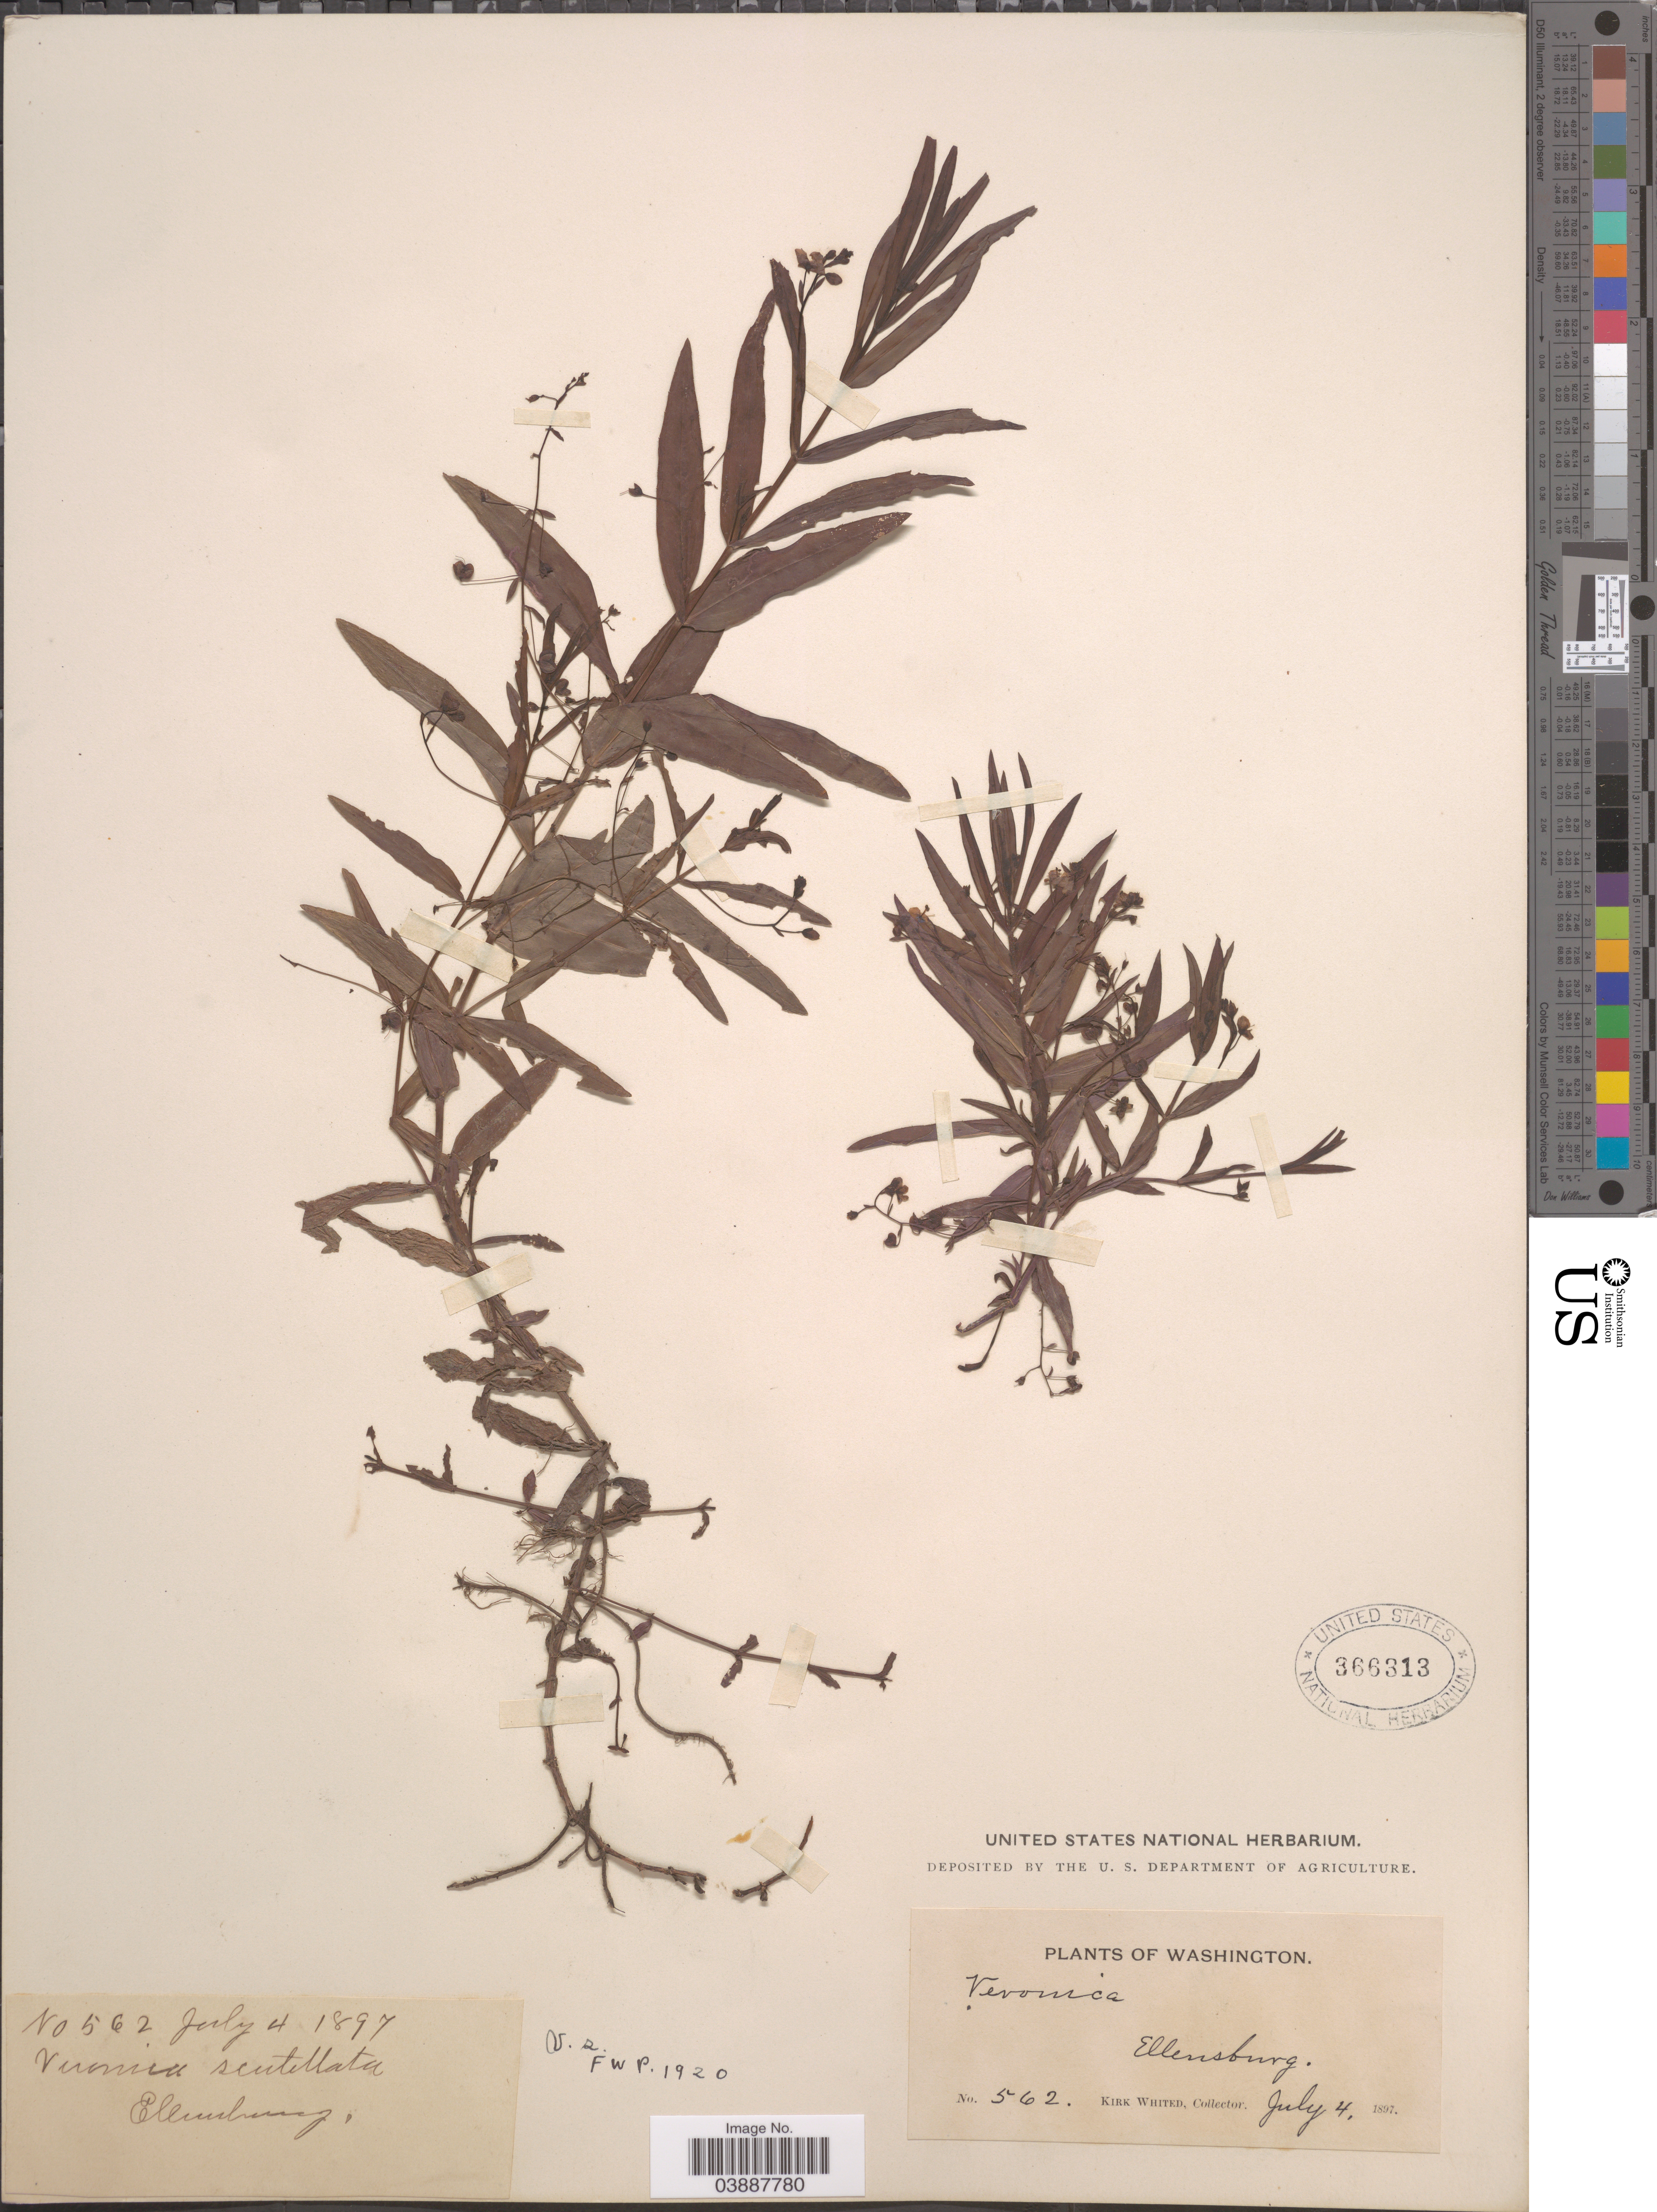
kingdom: Plantae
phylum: Tracheophyta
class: Magnoliopsida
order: Lamiales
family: Plantaginaceae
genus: Veronica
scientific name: Veronica scutellata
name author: L.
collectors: K. Whited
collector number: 562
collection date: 1897-07-04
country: United States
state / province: Washington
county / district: Kittitas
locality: Ellensburg.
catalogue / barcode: US 366313